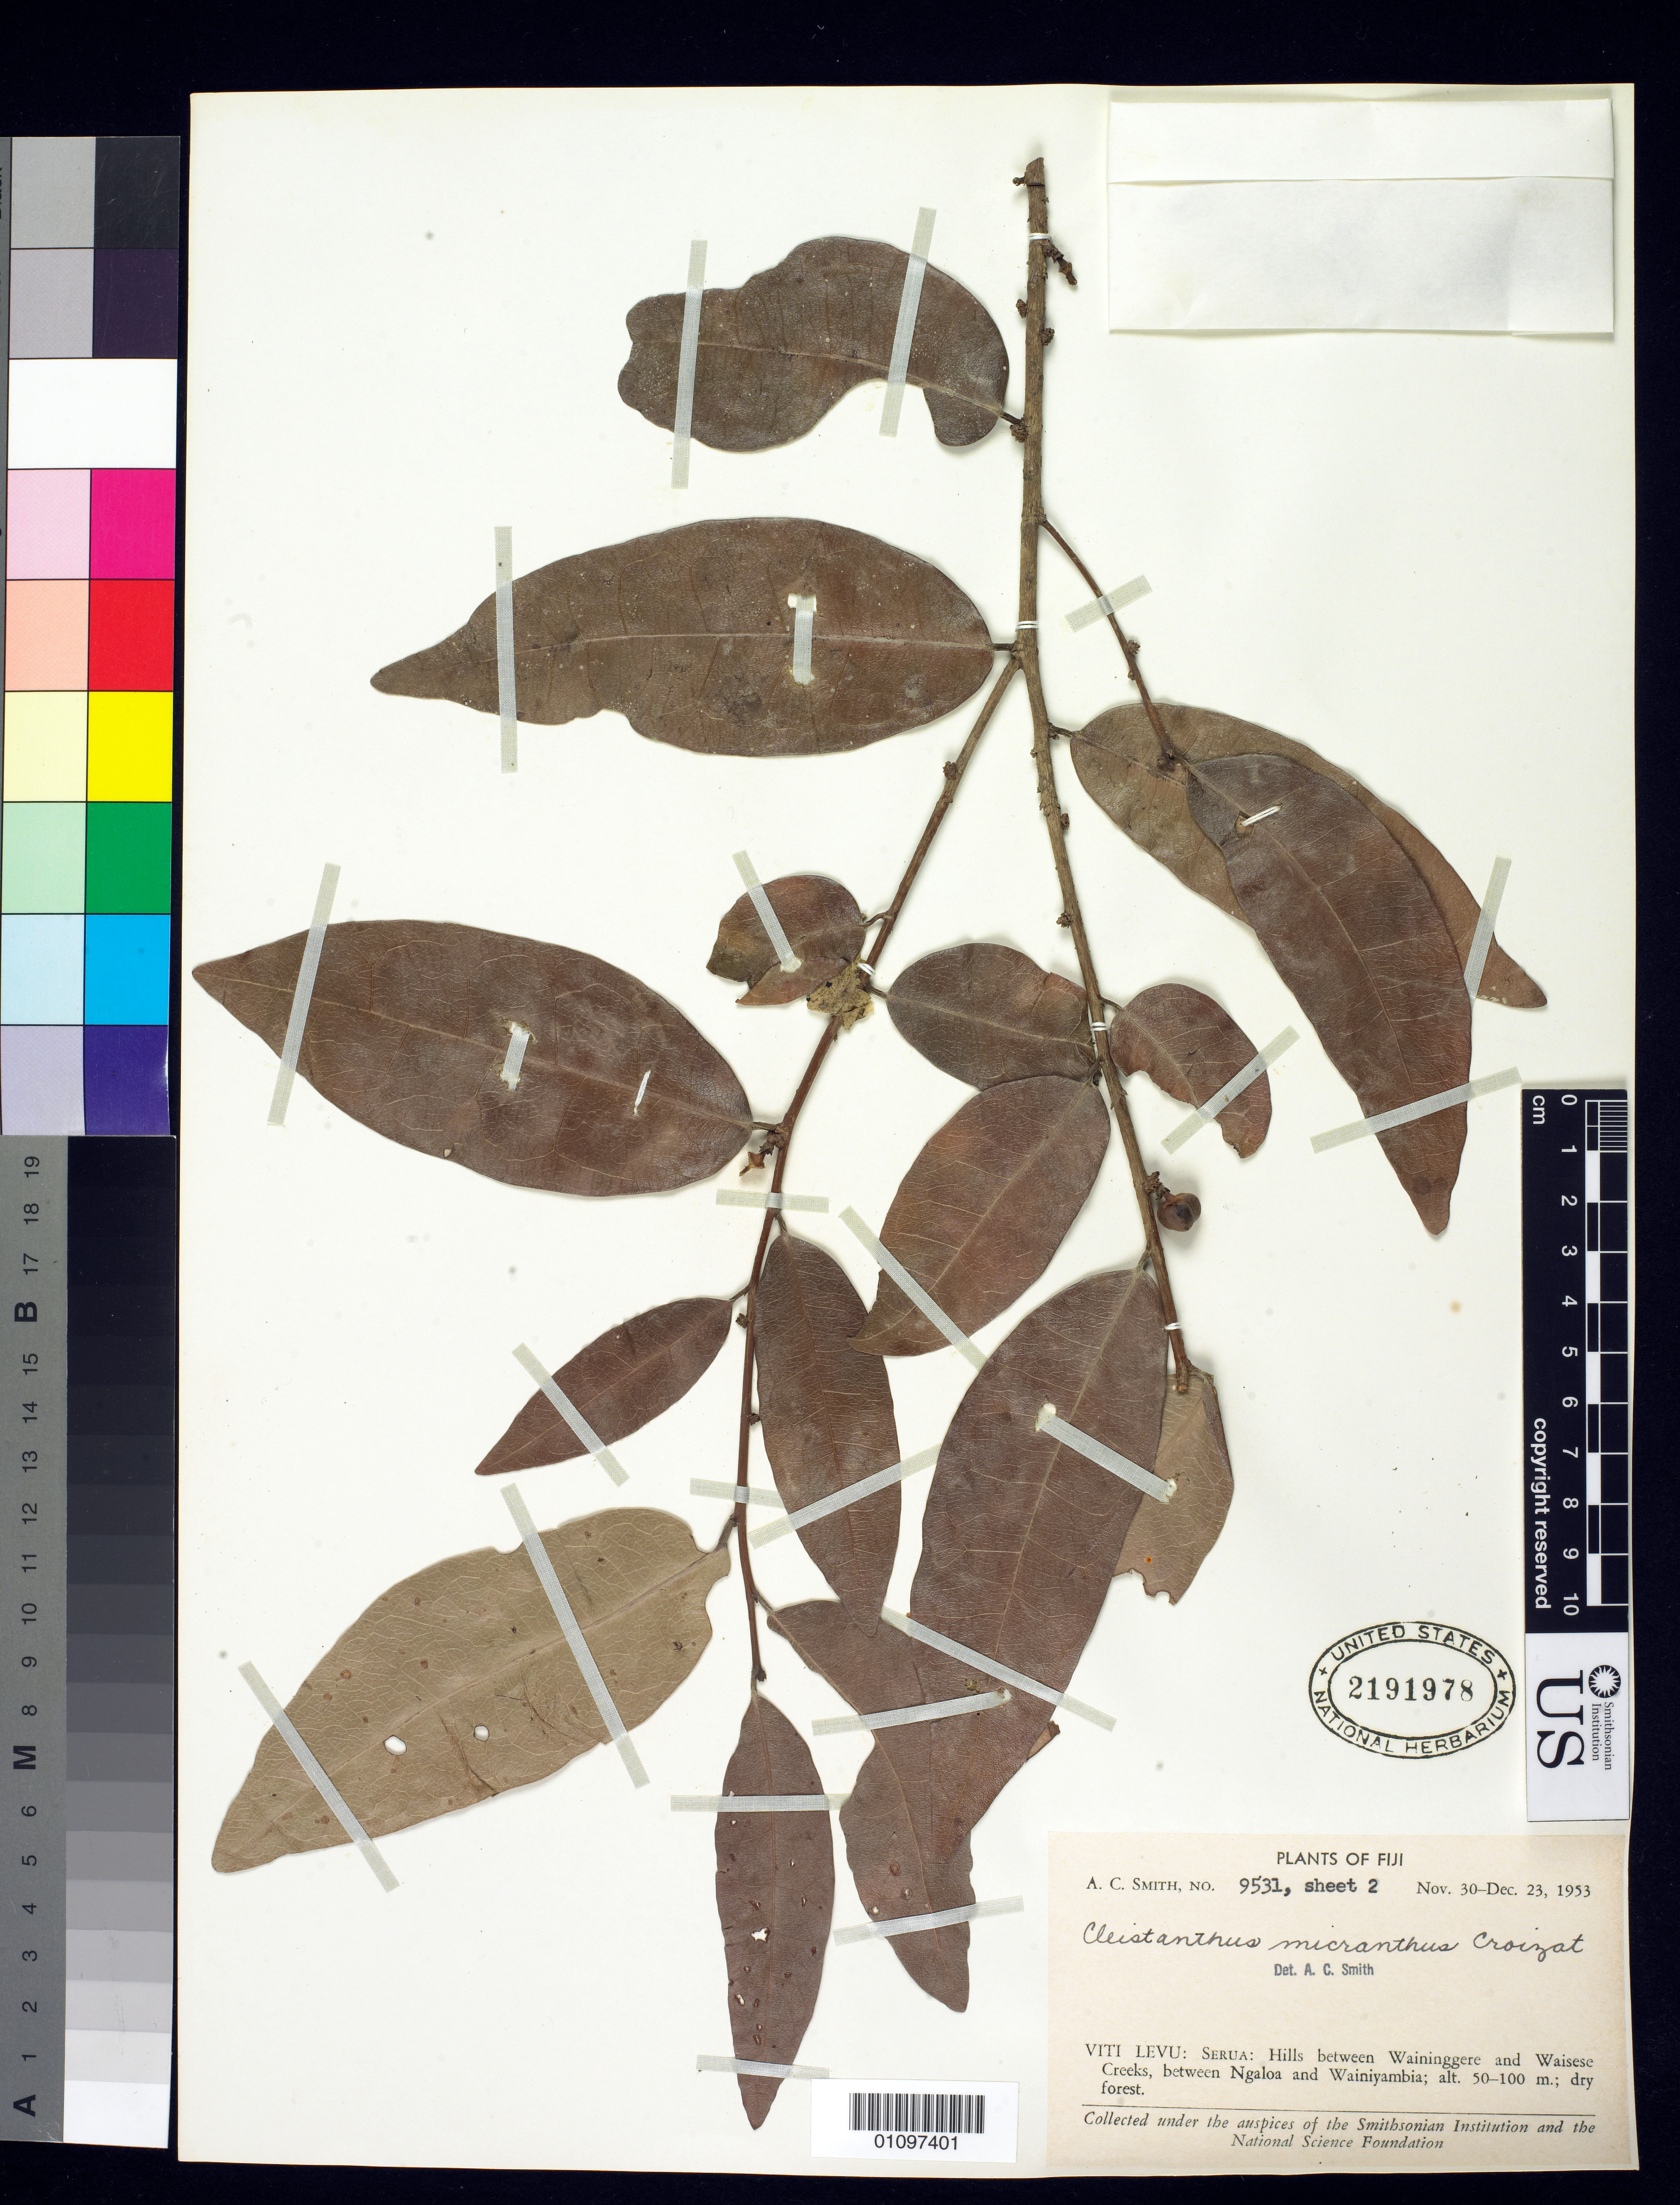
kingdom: Plantae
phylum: Tracheophyta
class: Magnoliopsida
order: Malpighiales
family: Phyllanthaceae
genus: Cleistanthus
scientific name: Cleistanthus micranthus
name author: Croizat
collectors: A. C. Smith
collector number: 9531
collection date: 1953-11-30/1953-12-23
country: Fiji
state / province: Serua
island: Viti Levu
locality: Hills between Waininggere and Waiese Creeks, between Ngaloa and Wainiyambia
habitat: Dry forest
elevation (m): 50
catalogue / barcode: US 2191978